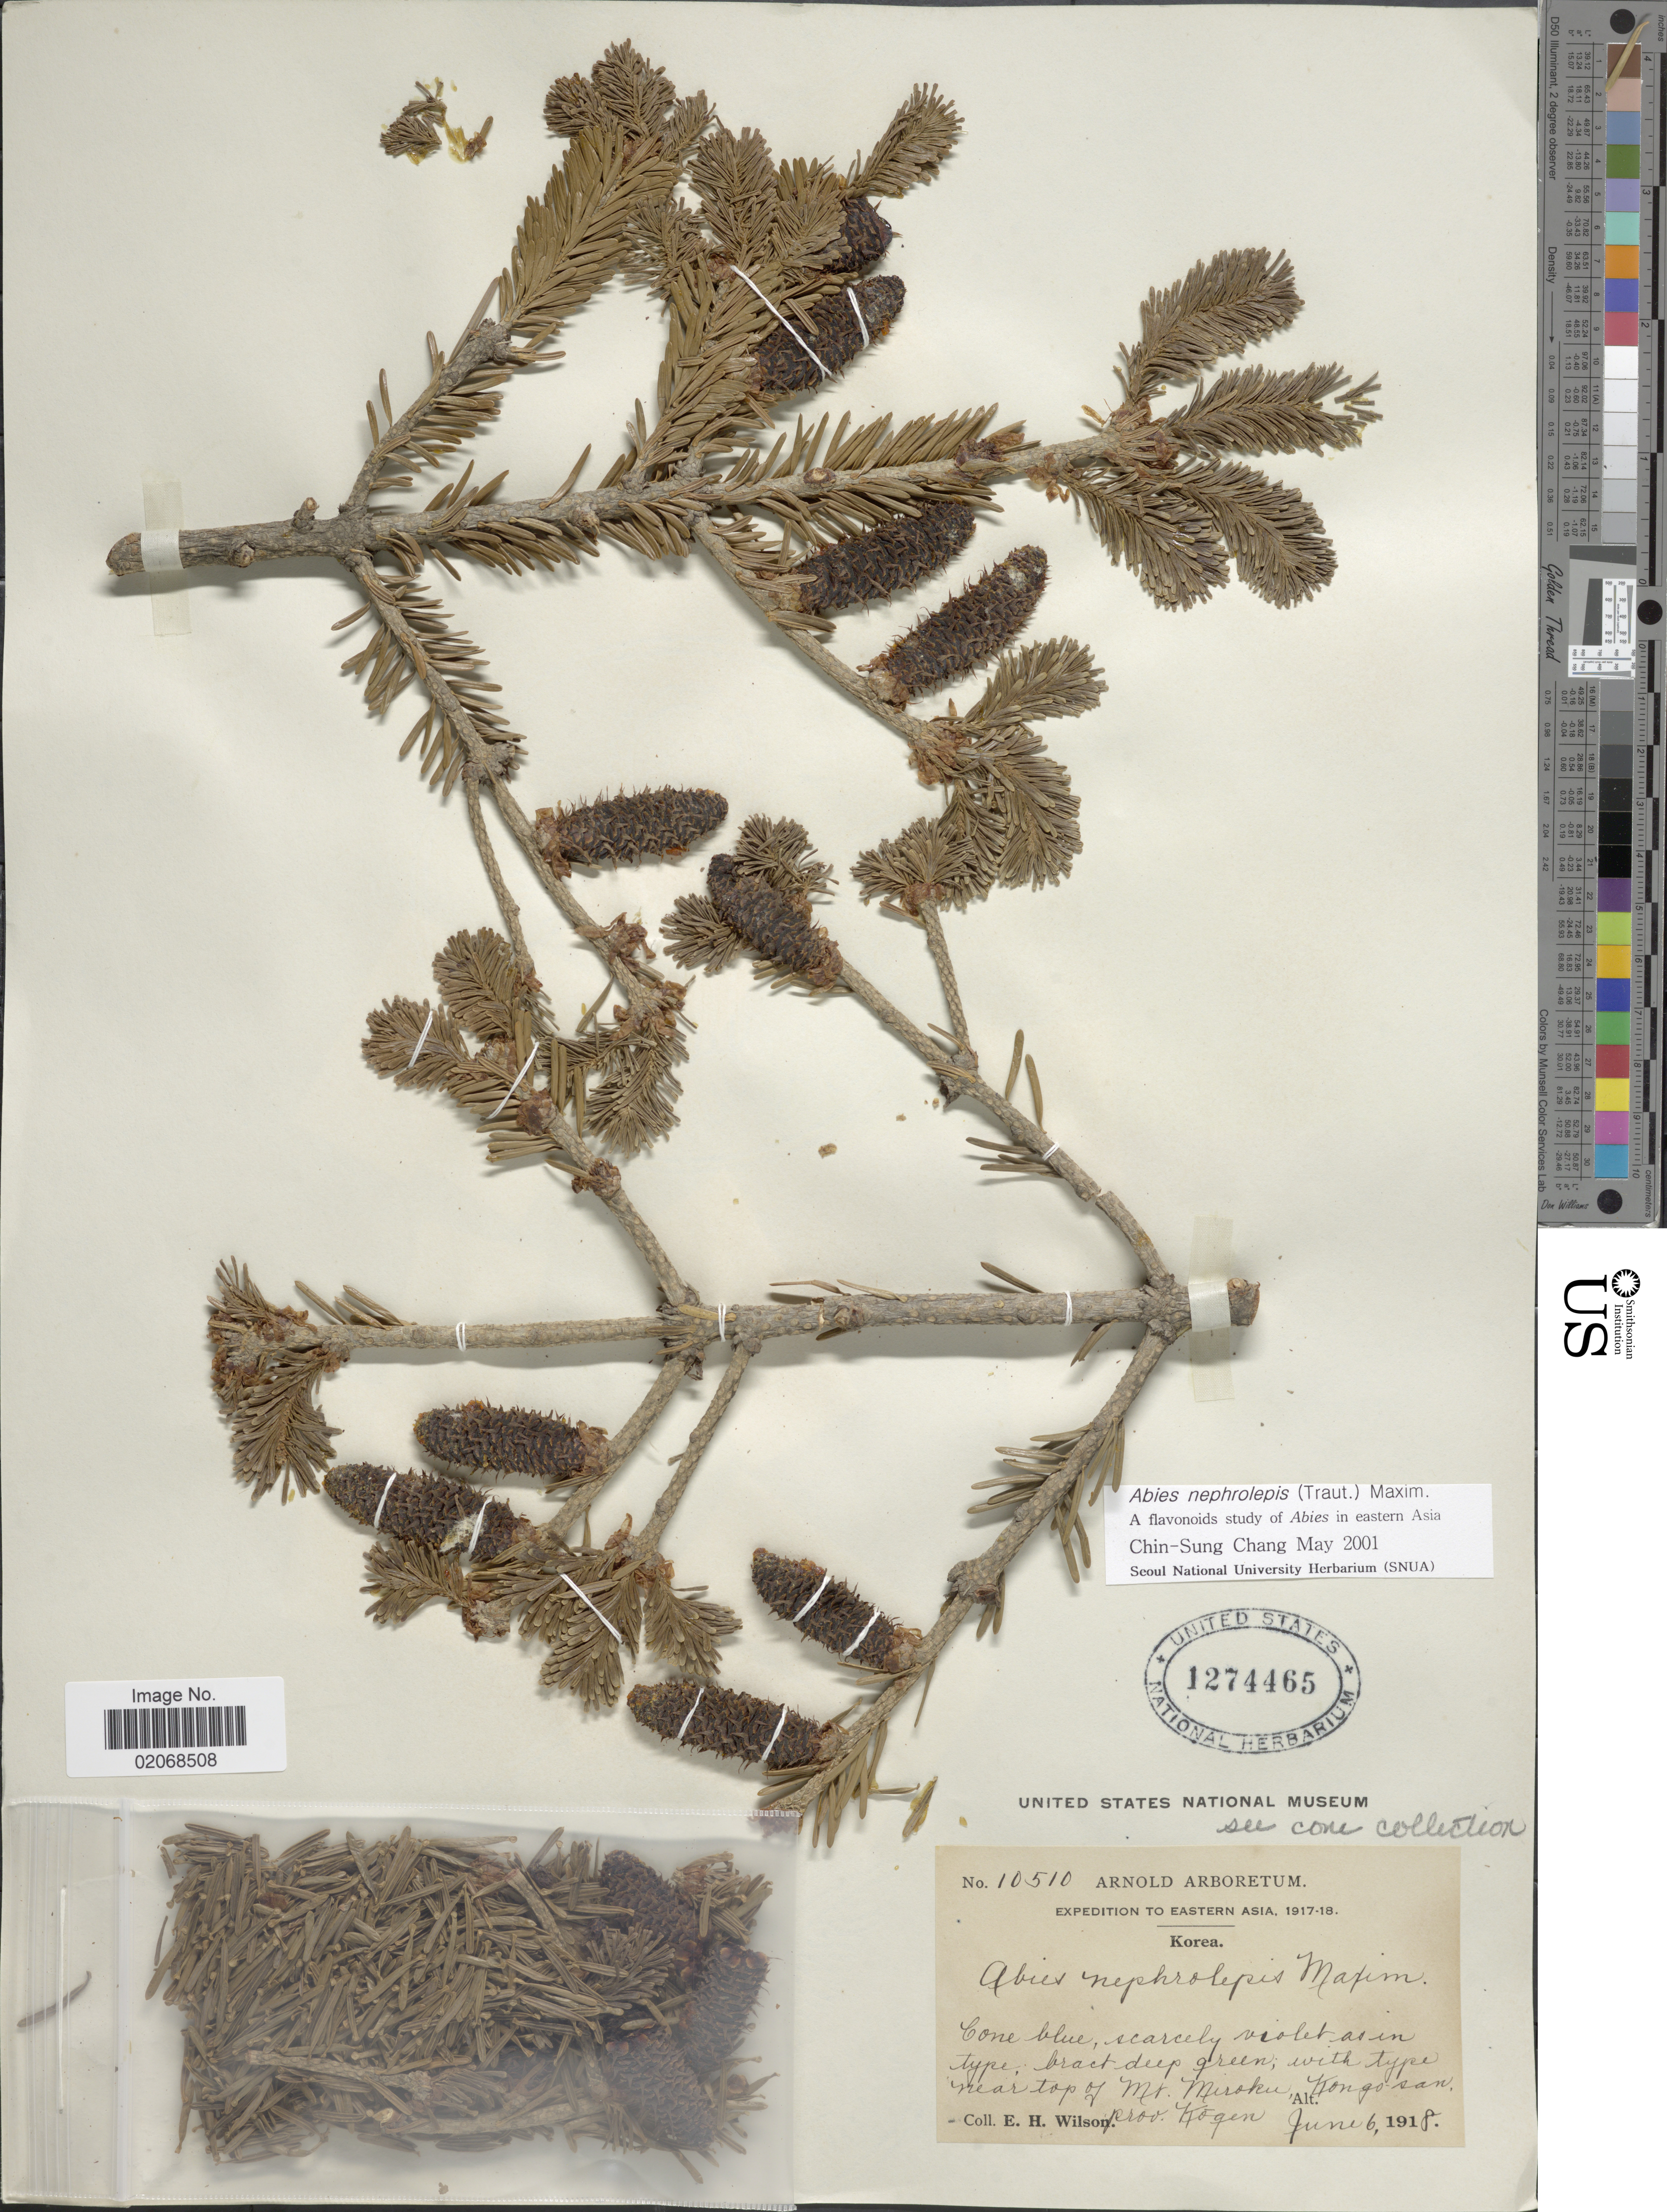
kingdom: Plantae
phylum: Tracheophyta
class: Pinopsida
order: Pinales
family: Pinaceae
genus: Abies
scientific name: Abies nephrolepis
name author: (Trautv.) Maxim.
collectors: E. Wilson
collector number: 10510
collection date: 1918-06-06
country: South Korea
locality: Eastern Asia, near top of Mt. Miroku, Kongo-san, prov. Kogen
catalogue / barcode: US 1274465